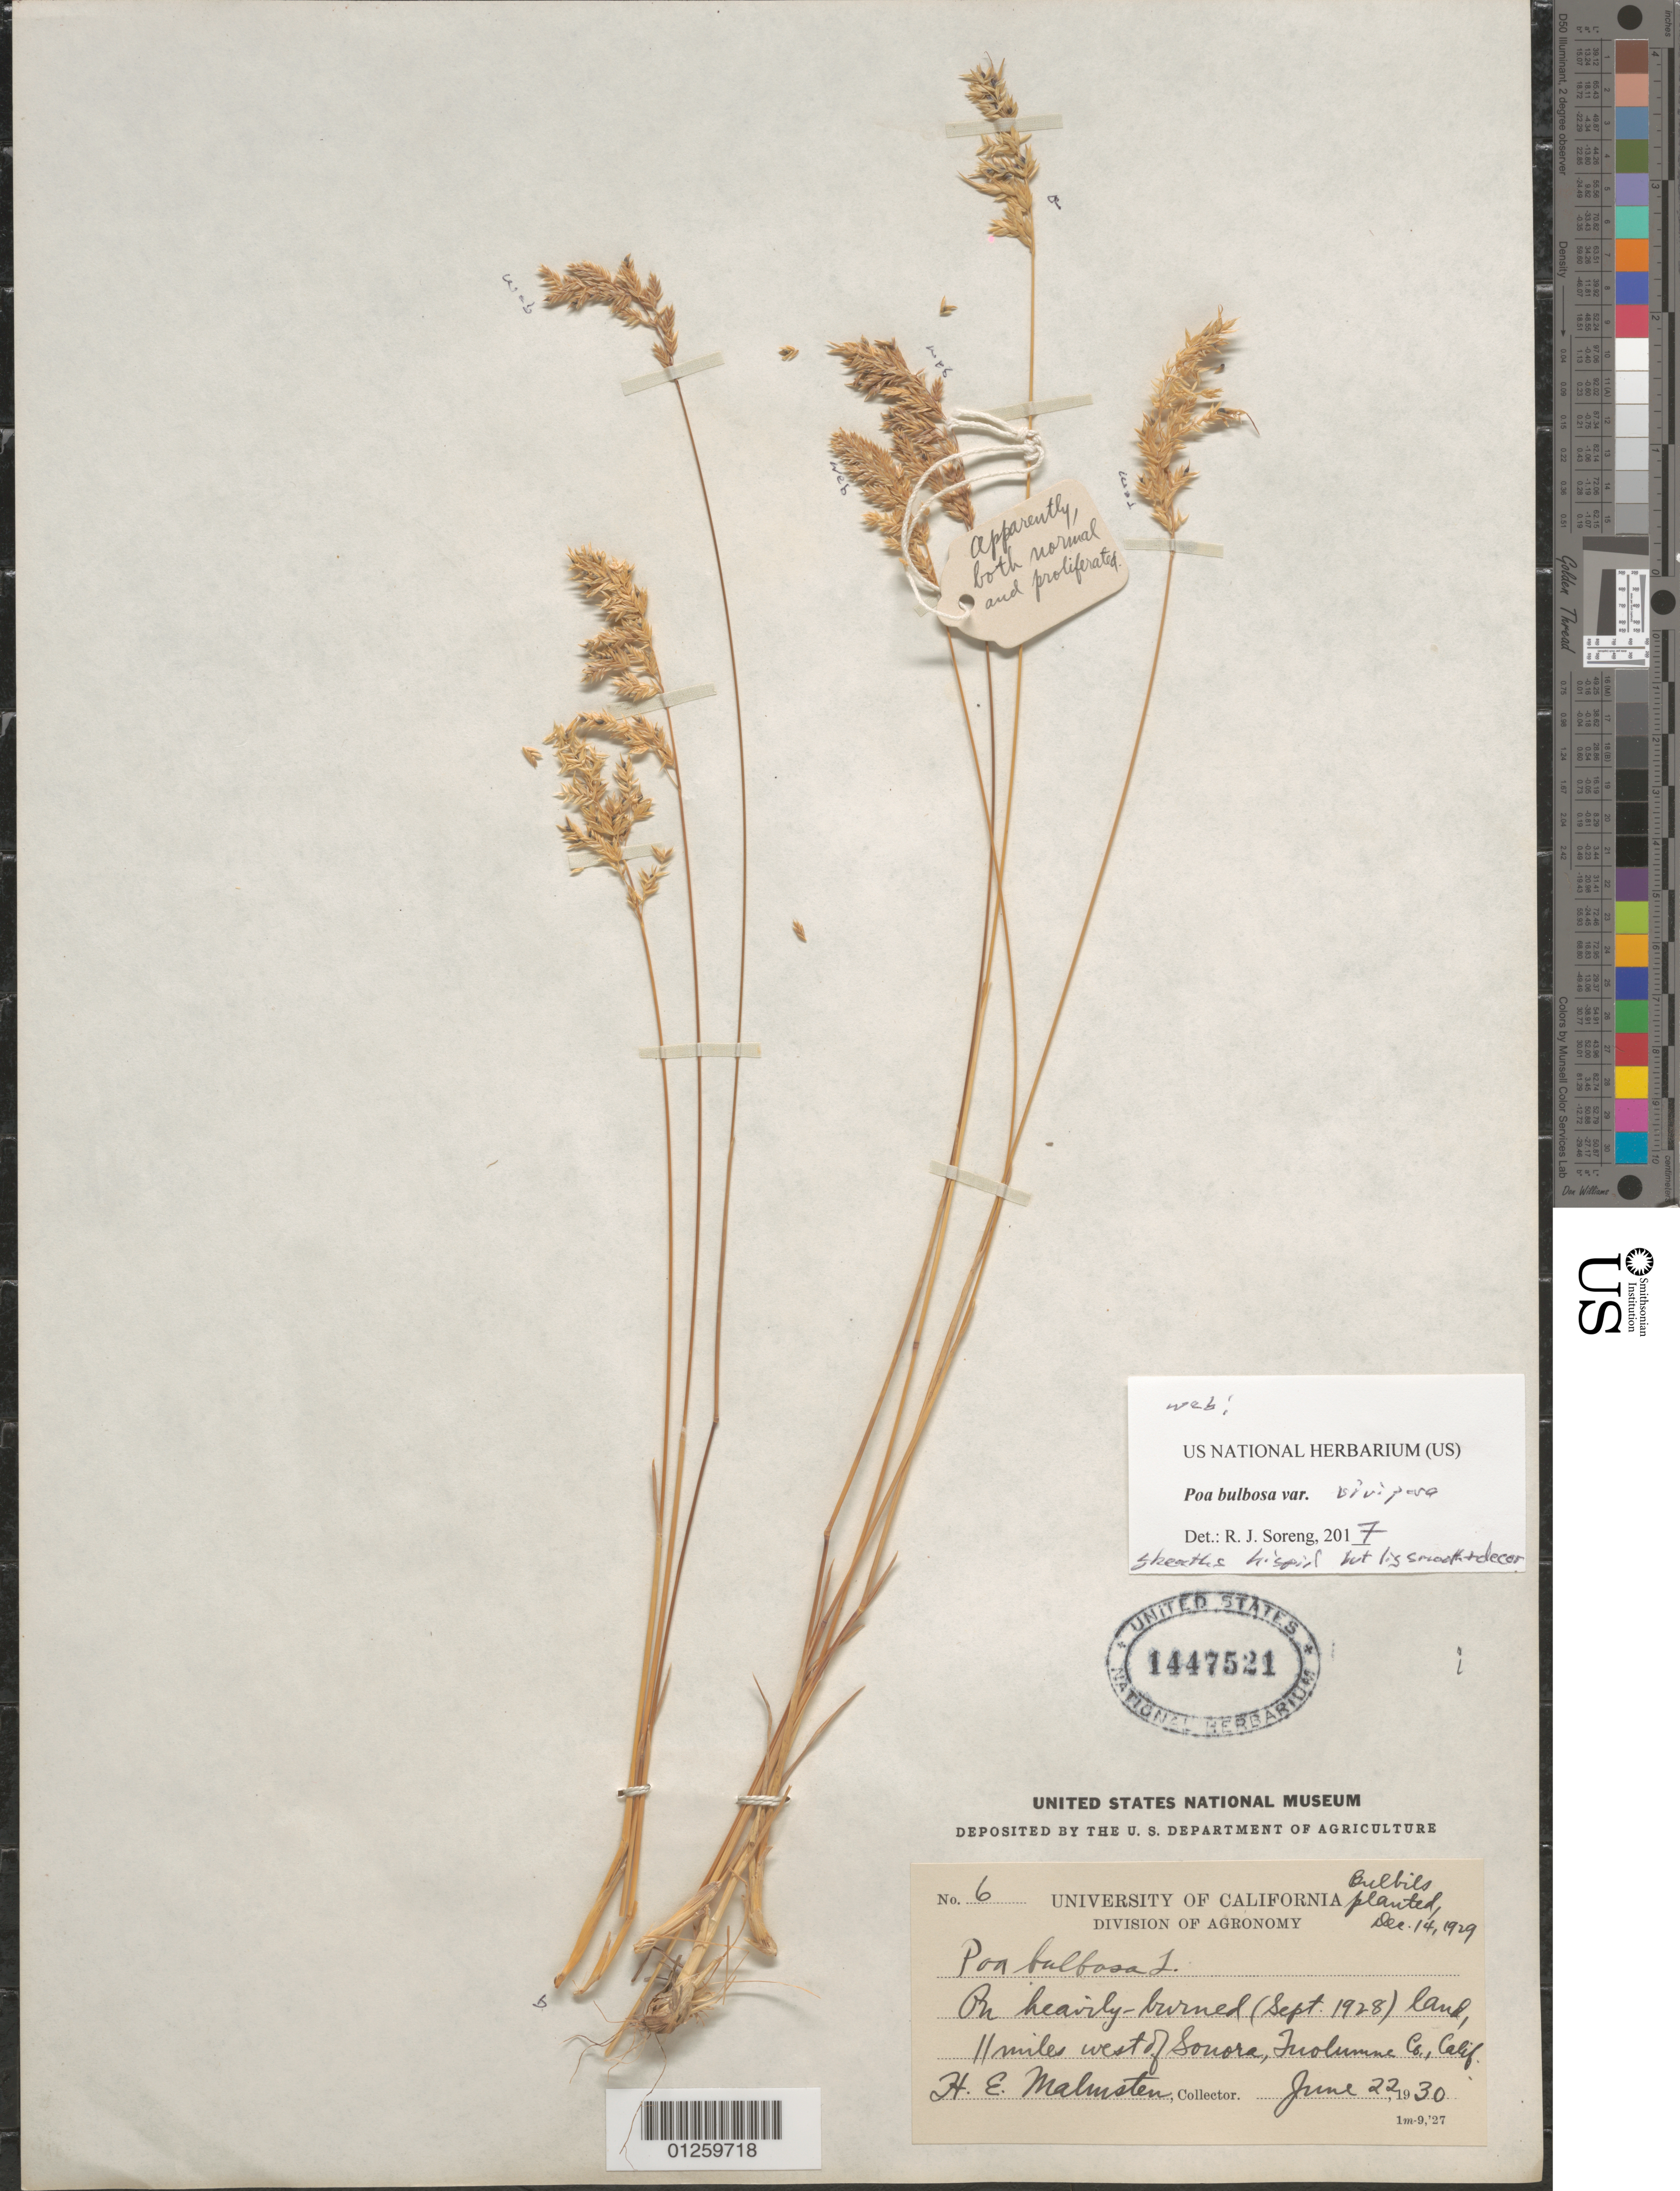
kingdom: Plantae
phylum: Tracheophyta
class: Liliopsida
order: Poales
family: Poaceae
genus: Poa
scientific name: Poa bulbosa subsp. bulbosa var. vivipara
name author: Koeler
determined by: Soreng, Robert J., Research Associate (BOT), Smithsonian Institution - National Museum of Natural History (UNITED STATES)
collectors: H. Malmsten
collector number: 6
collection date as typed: June 22, 1930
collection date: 1930-06-22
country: United States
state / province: California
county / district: Tuolumne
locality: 11 miles west of Sonora,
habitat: On heavily-burned (sept 1928) land.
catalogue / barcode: US 1447521